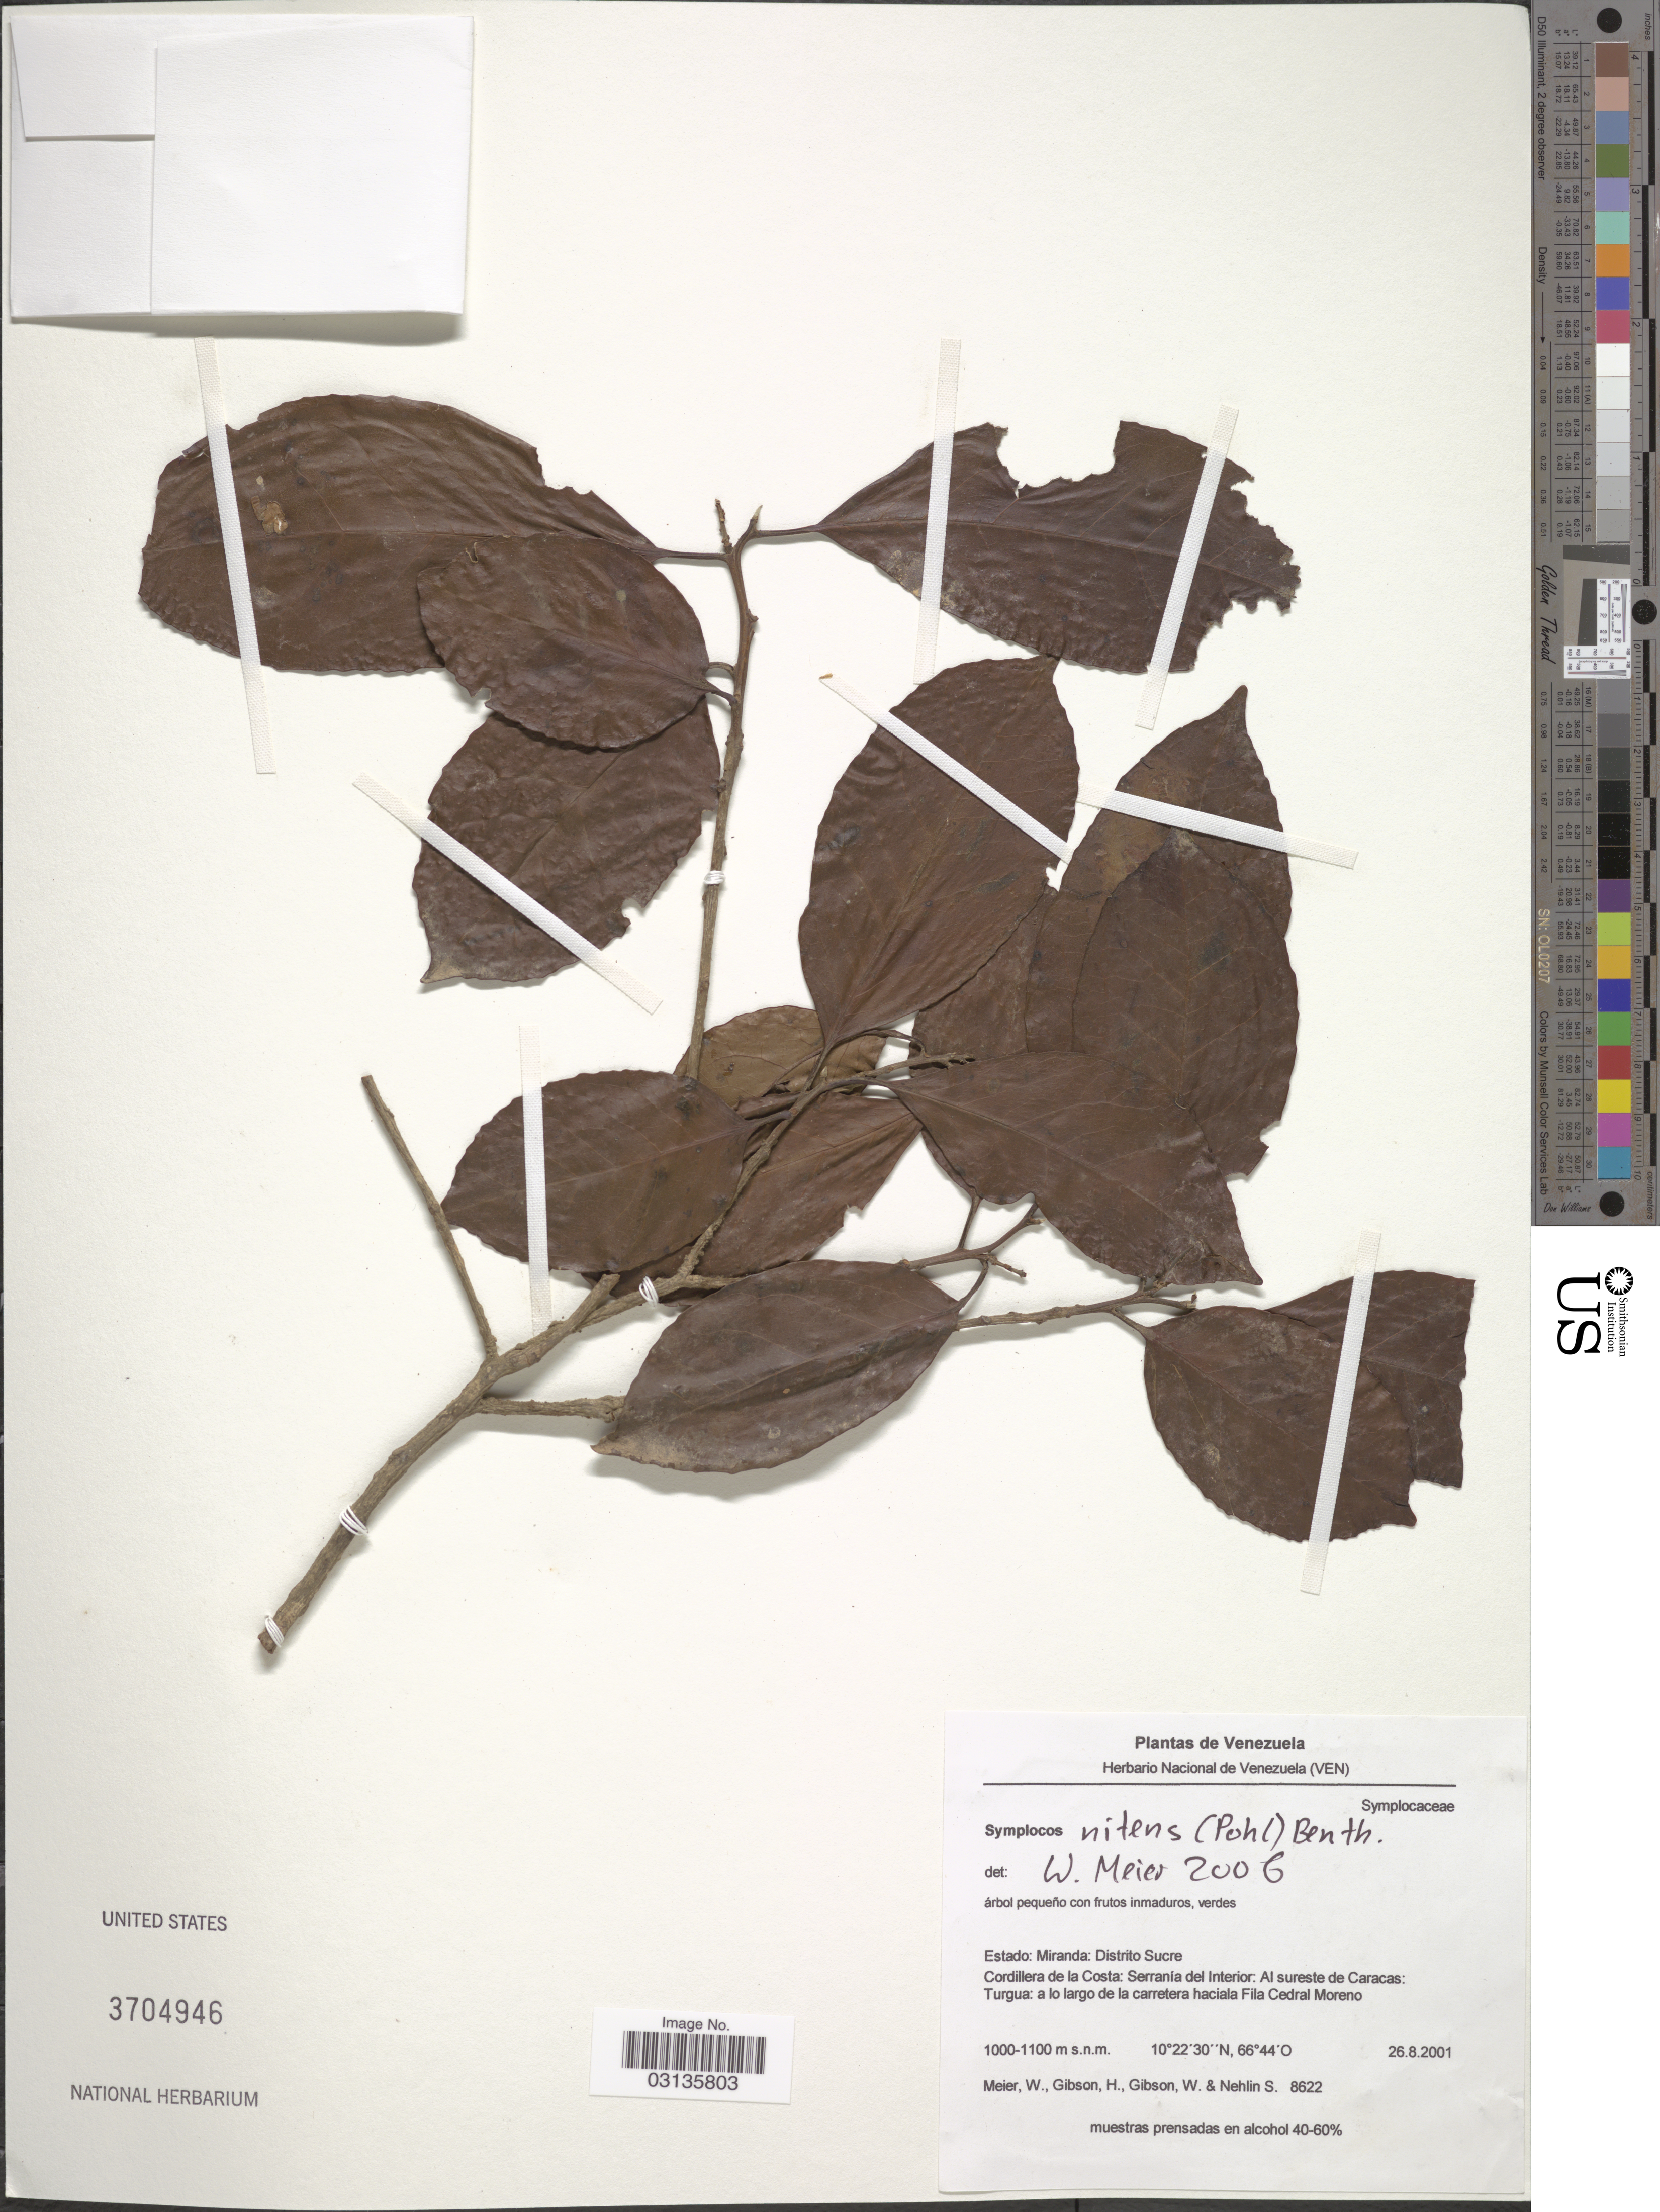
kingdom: Plantae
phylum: Tracheophyta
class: Magnoliopsida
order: Ericales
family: Symplocaceae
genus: Symplocos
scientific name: Symplocos nitens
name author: (Pohl) Benth.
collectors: W. Meier, H. Gibson & S. Nehlin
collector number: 8622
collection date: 2001-08-26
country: Venezuela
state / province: Miranda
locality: Estado: Miranda: Distrito Sucre. Cordillera de la Costa: Serranía del Interior: Al sureste de Caracas: Turgua: a lo largo de la carretera haciala Fila Cedral Moreno.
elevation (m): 1000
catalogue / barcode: US 3704946